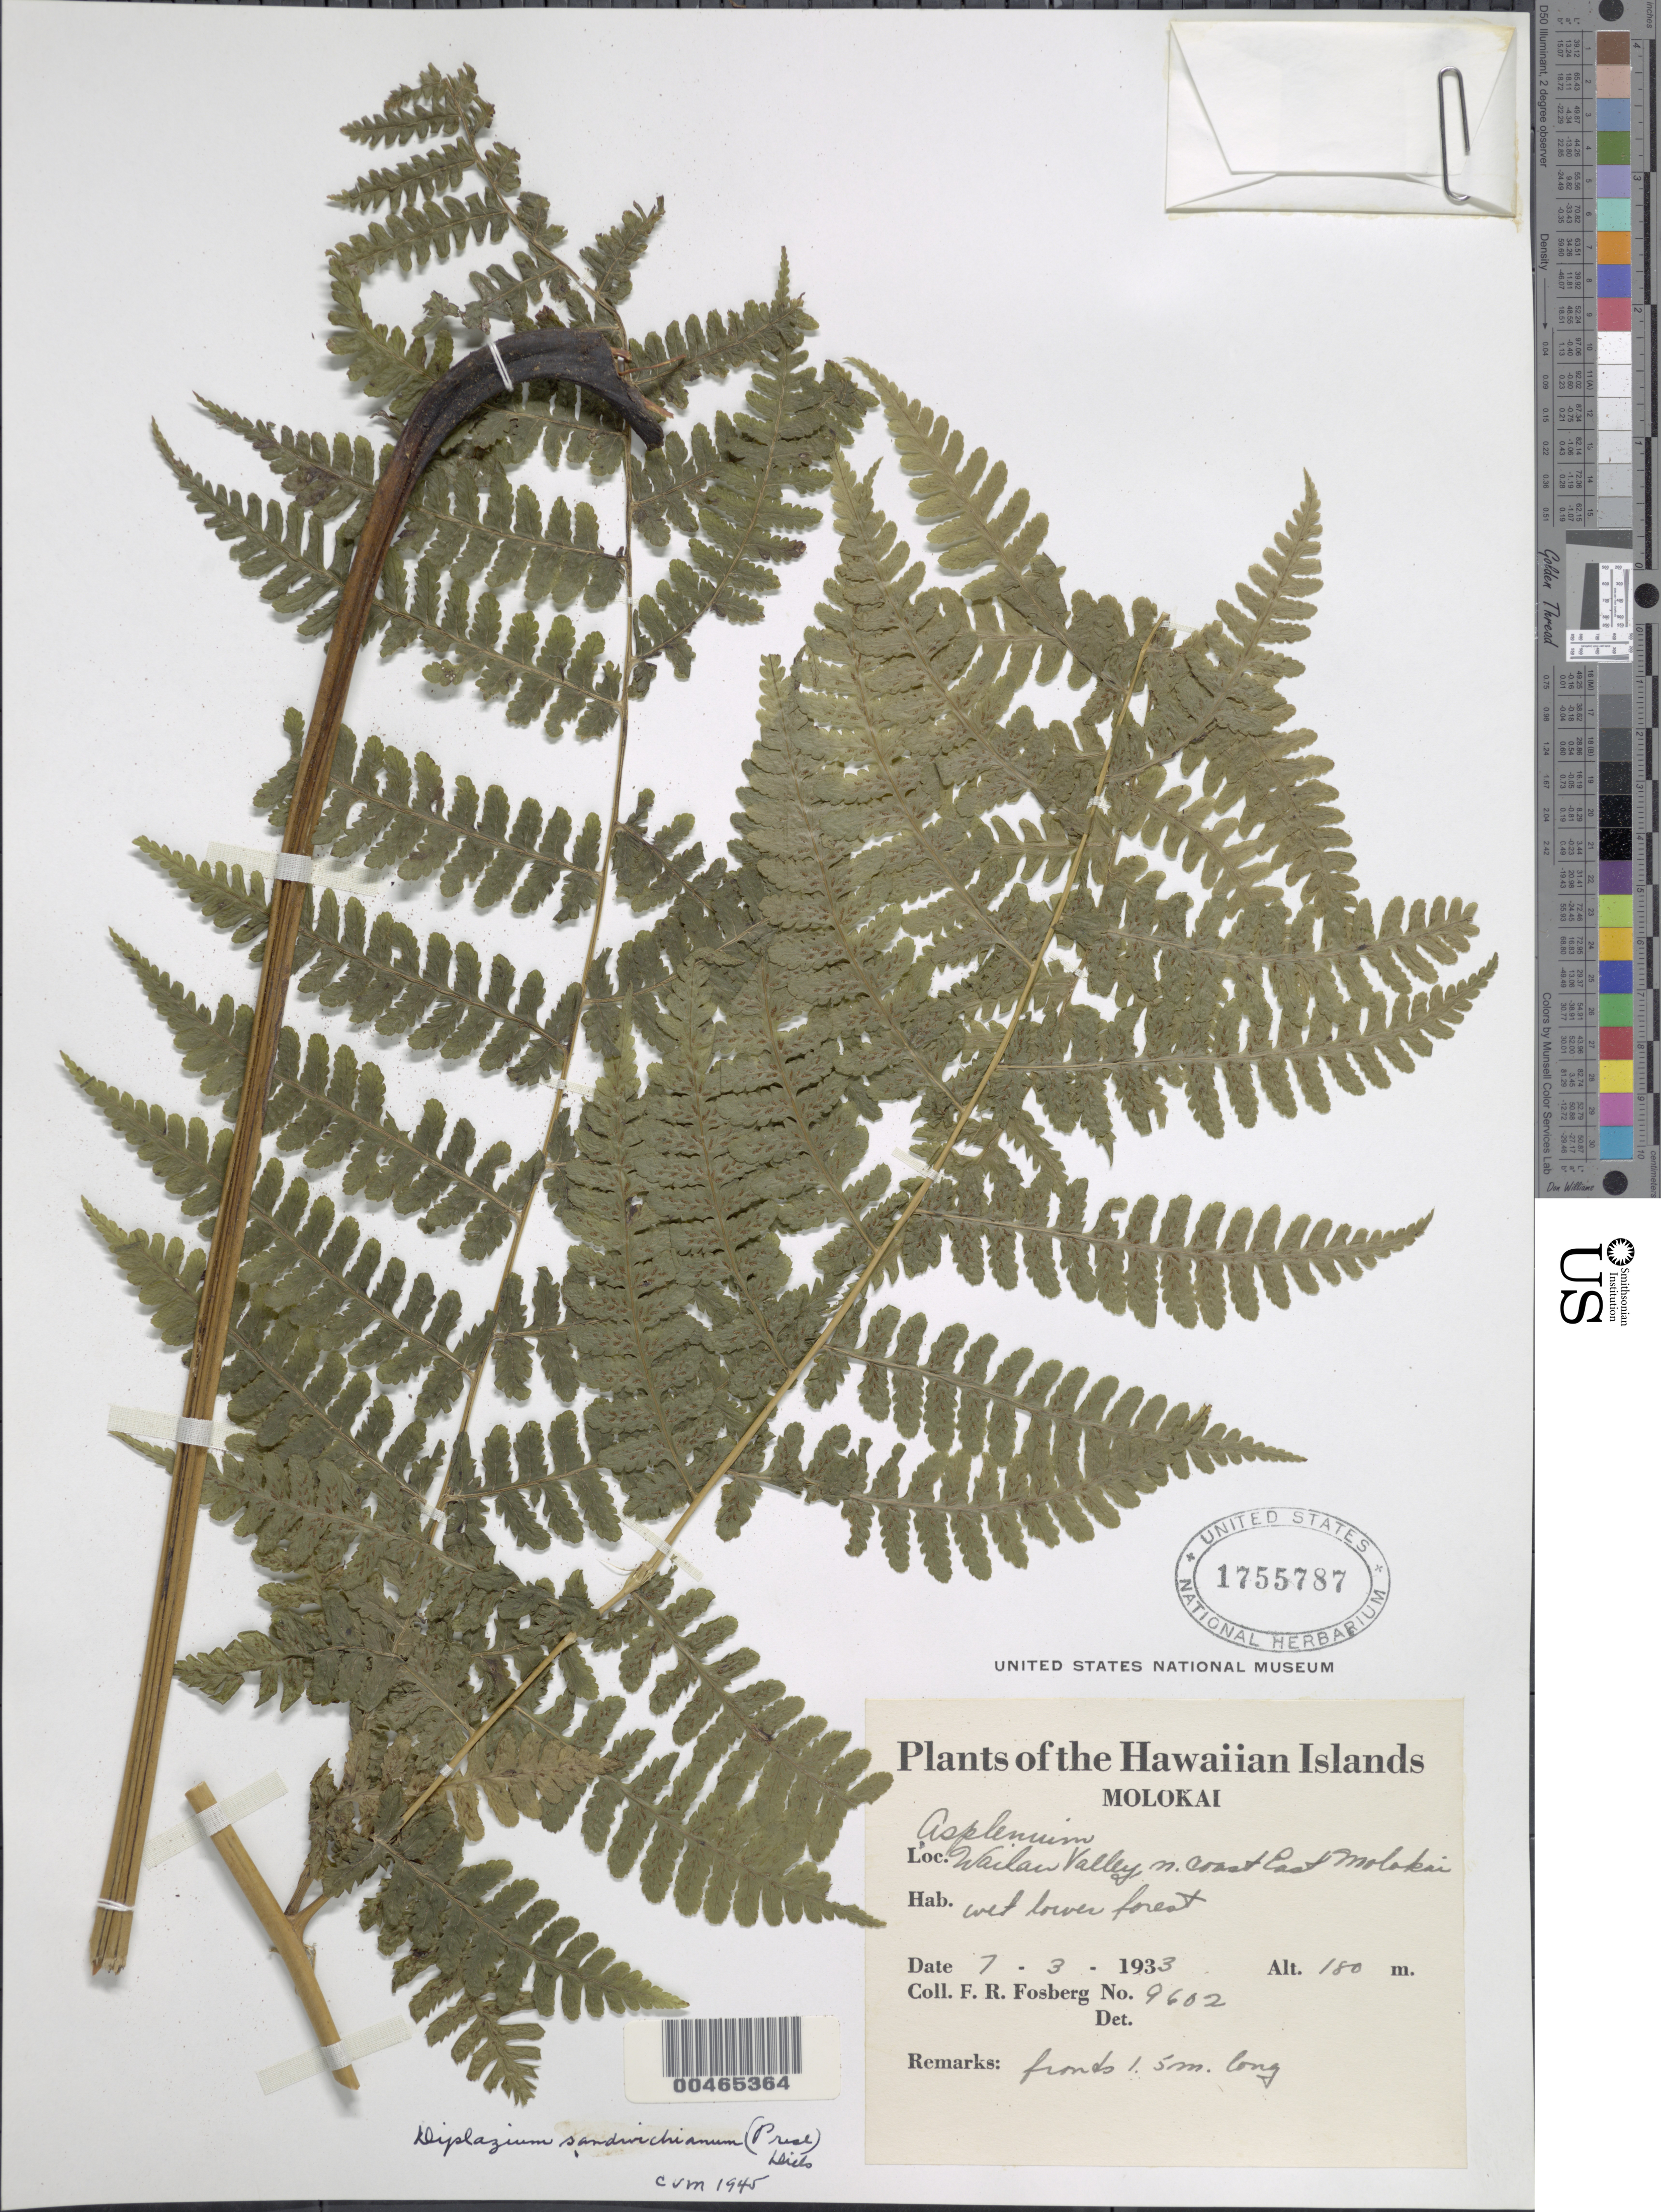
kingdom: Plantae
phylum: Tracheophyta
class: Polypodiopsida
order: Polypodiales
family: Athyriaceae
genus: Diplazium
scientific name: Diplazium sandwichianum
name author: (C. Presl) Diels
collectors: F. R. Fosberg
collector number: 9602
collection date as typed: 3 Jul 1933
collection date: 1933-07-03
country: United States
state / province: Hawaii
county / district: Maui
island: Moloka'i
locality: Wailau Valley, near coast of E Molokai, Molokai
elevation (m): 180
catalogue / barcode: US 1755787